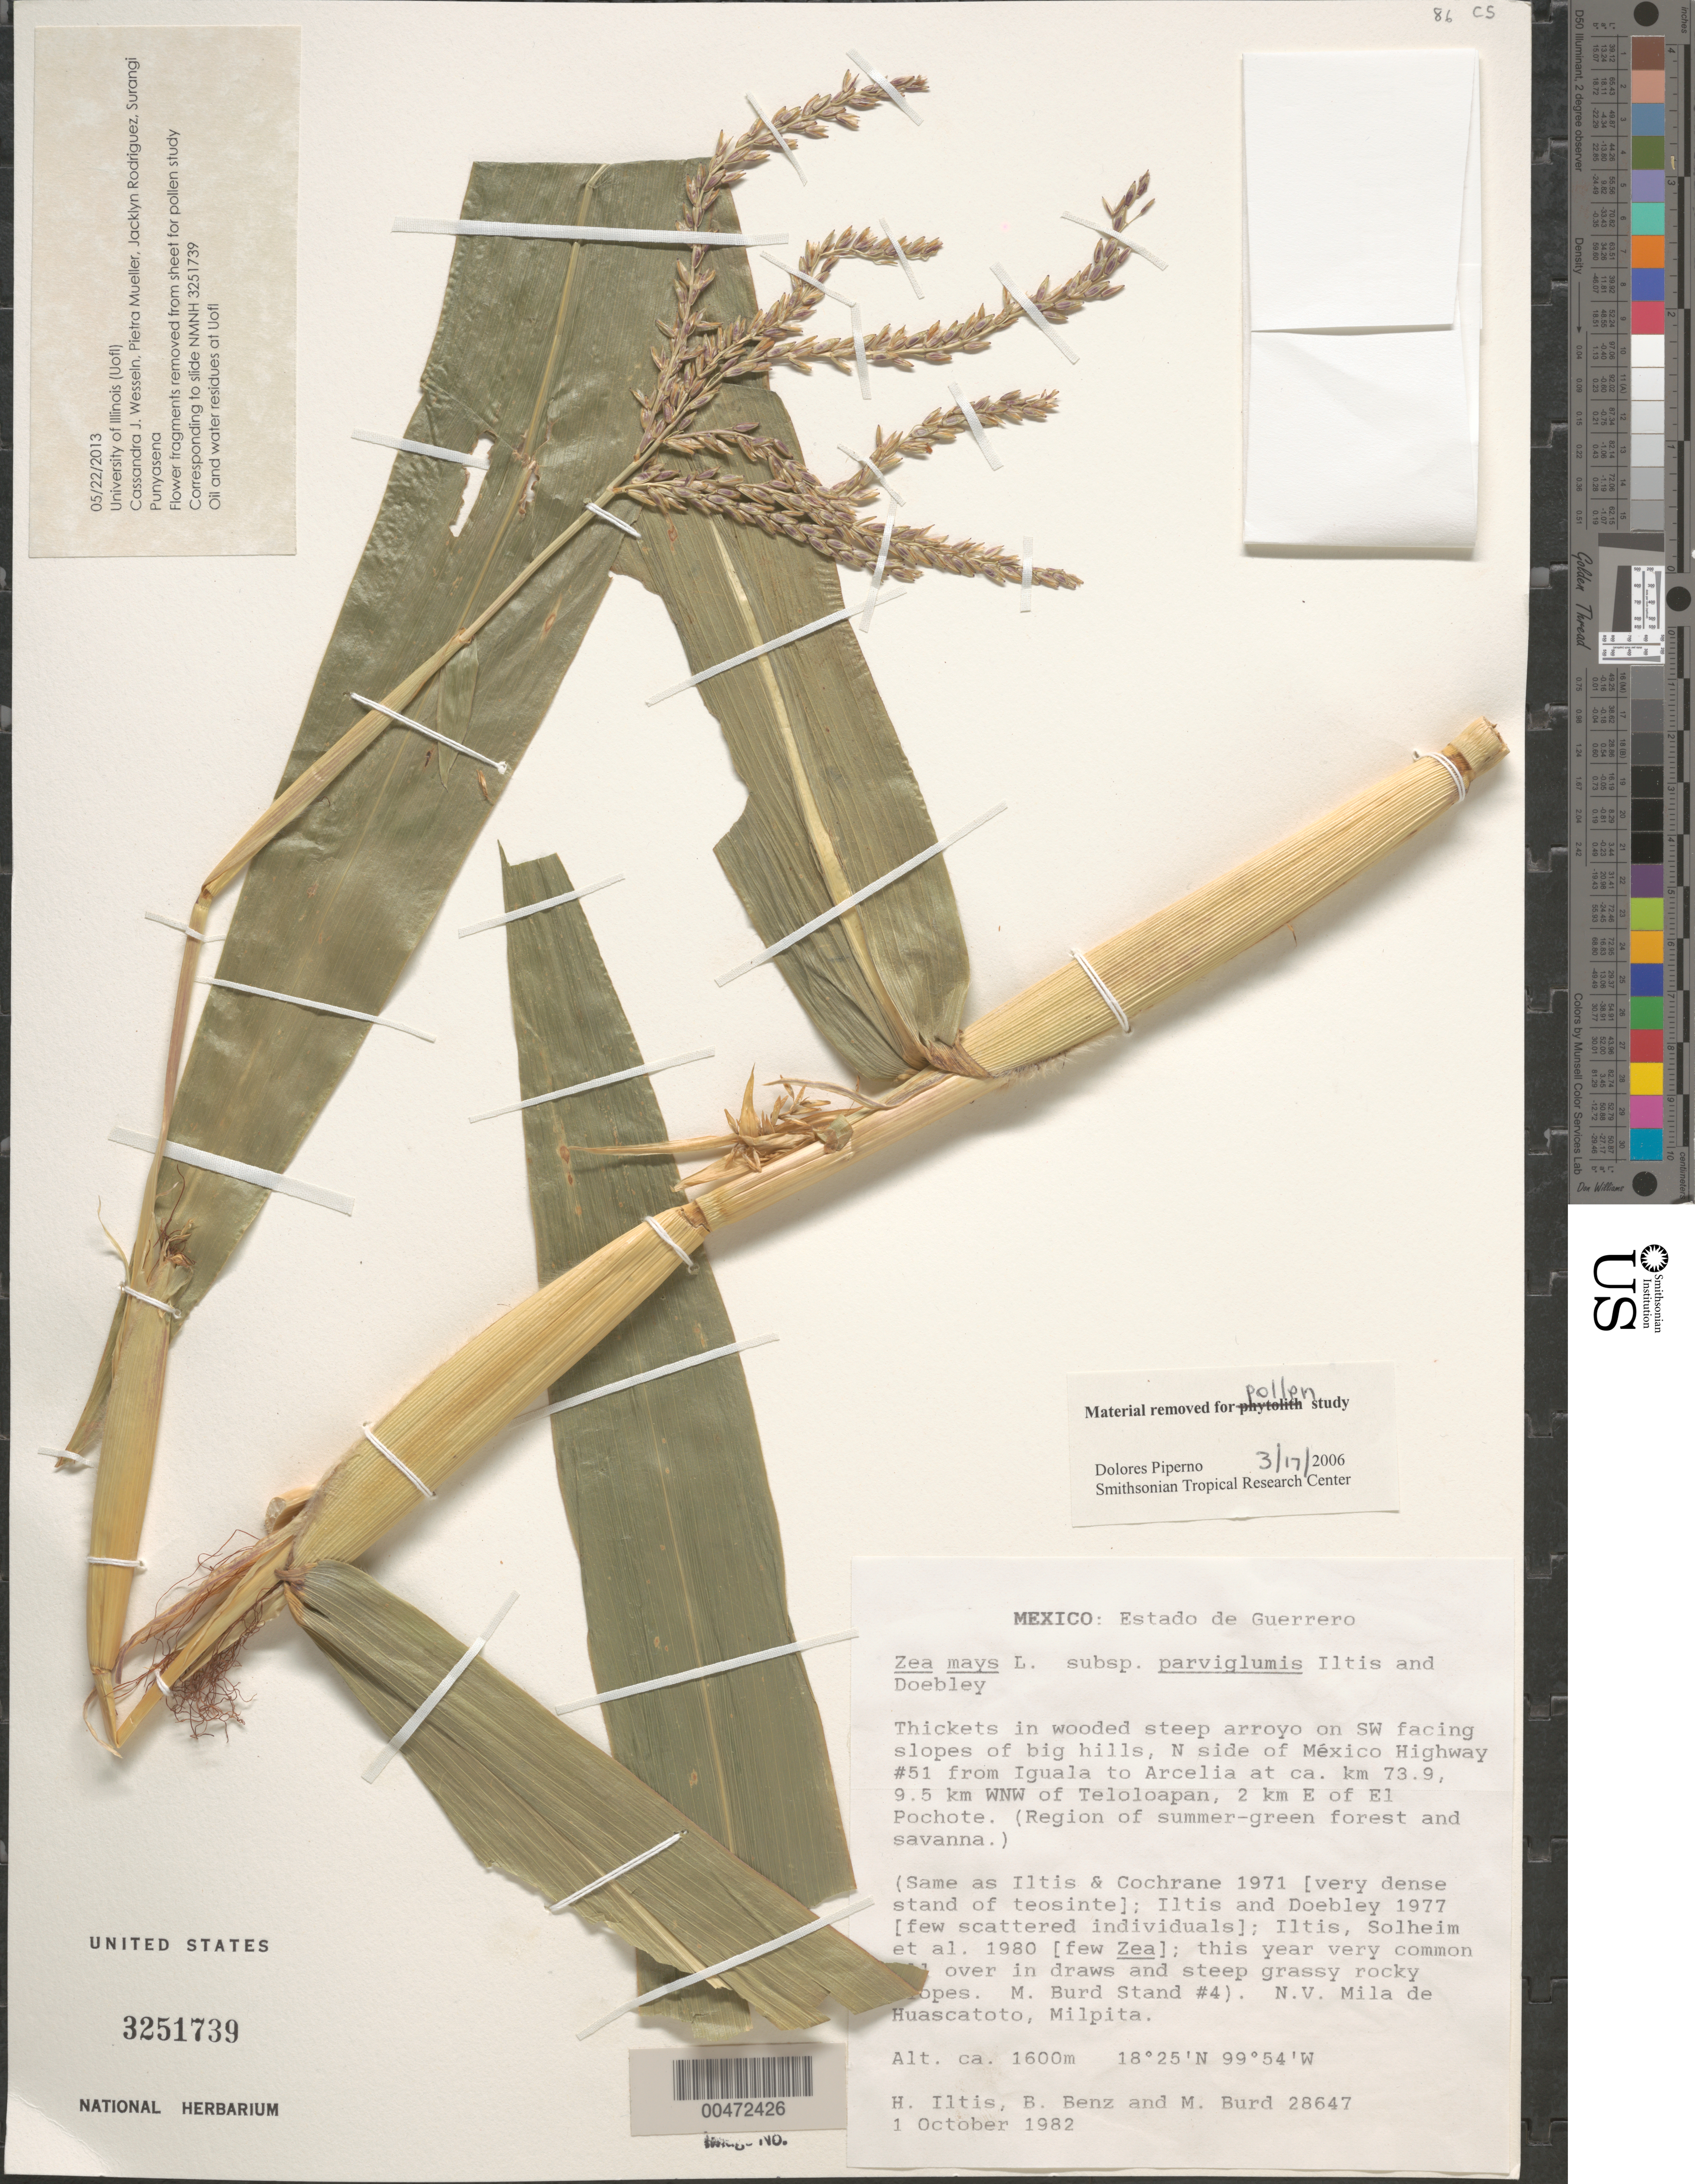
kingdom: Plantae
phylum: Tracheophyta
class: Liliopsida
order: Poales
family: Poaceae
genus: Zea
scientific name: Zea mays subsp. parviglumis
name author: Iltis & Doebley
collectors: H. H. Iltis & B. Benz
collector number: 28647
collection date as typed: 1 Oct 1982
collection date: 1982-10-01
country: Mexico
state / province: Guerrero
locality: N side of MC Hwy 51 from Iguala to Arcelia at km 73.9, 9.5 km WNW of Teloloapan, 2 km E of El Pochote, N.V. Mila de Huascatat...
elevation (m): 1600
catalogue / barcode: US 3251739